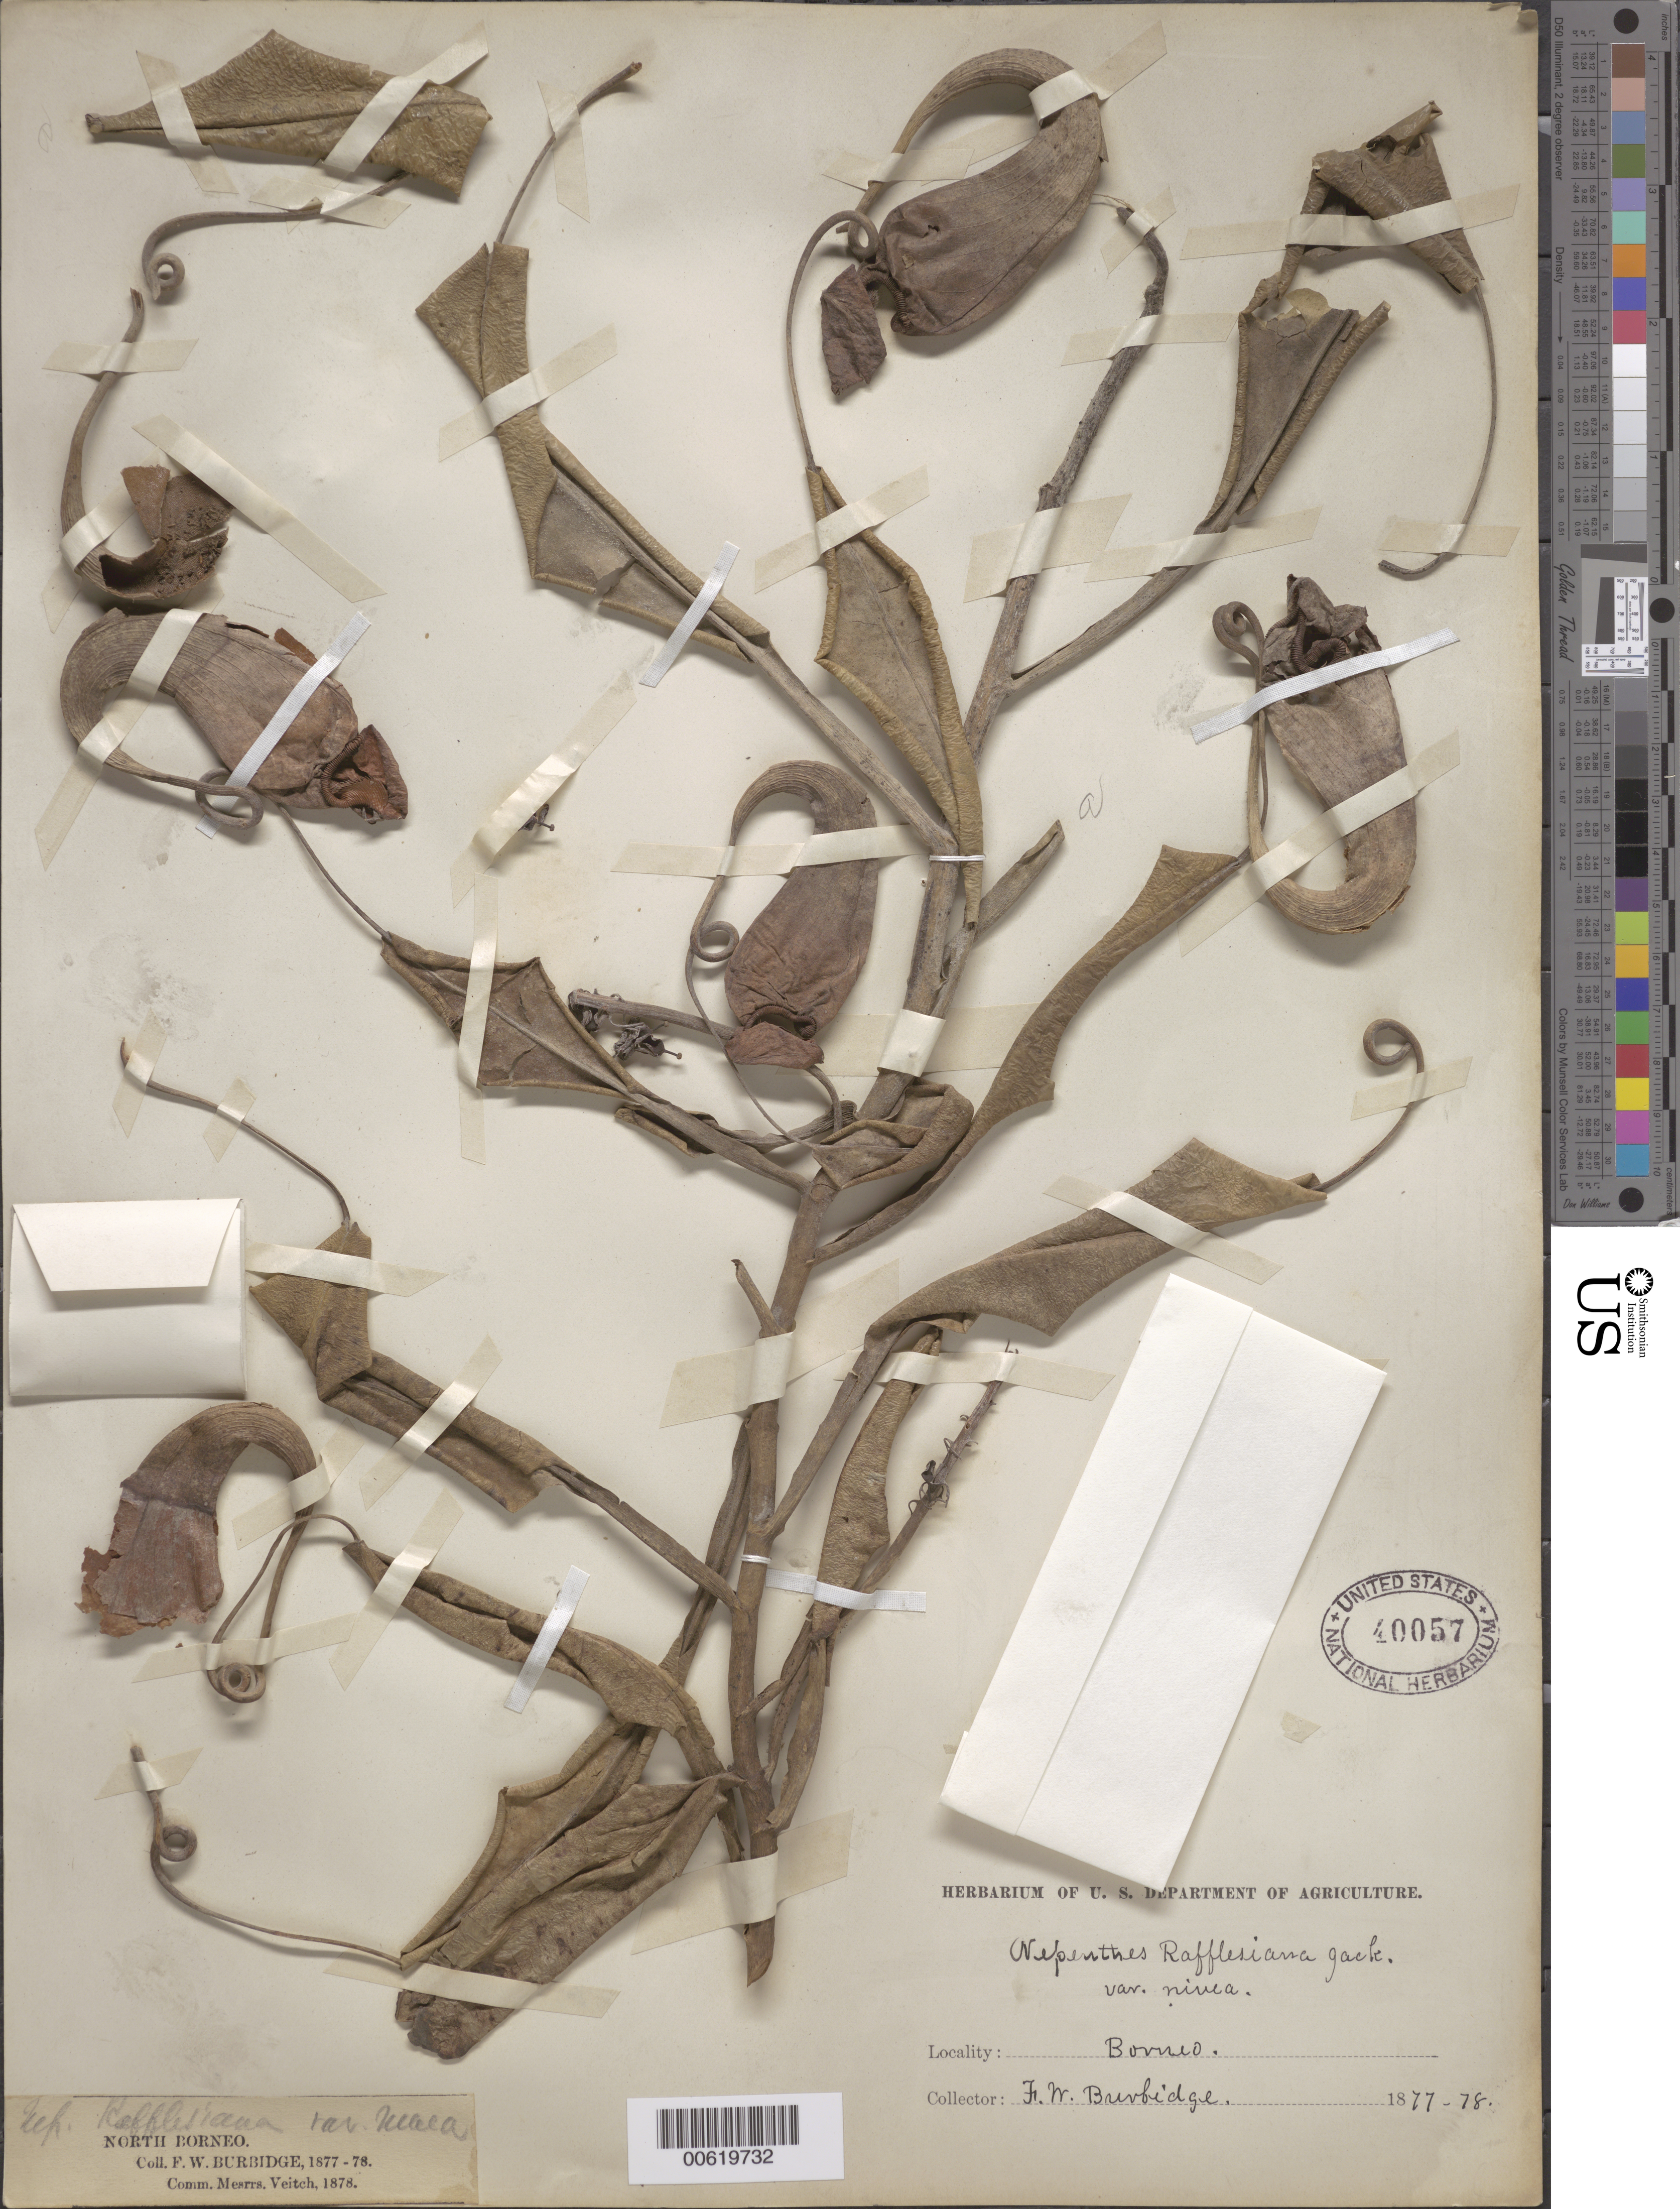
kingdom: Plantae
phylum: Tracheophyta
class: Magnoliopsida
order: Caryophyllales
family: Nepenthaceae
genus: Nepenthes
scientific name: Nepenthes rafflesiana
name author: Jack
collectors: F. Burbidge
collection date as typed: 1877 to -- --- 1878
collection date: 1877/1878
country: Malaysia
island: Borneo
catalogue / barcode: US 40057